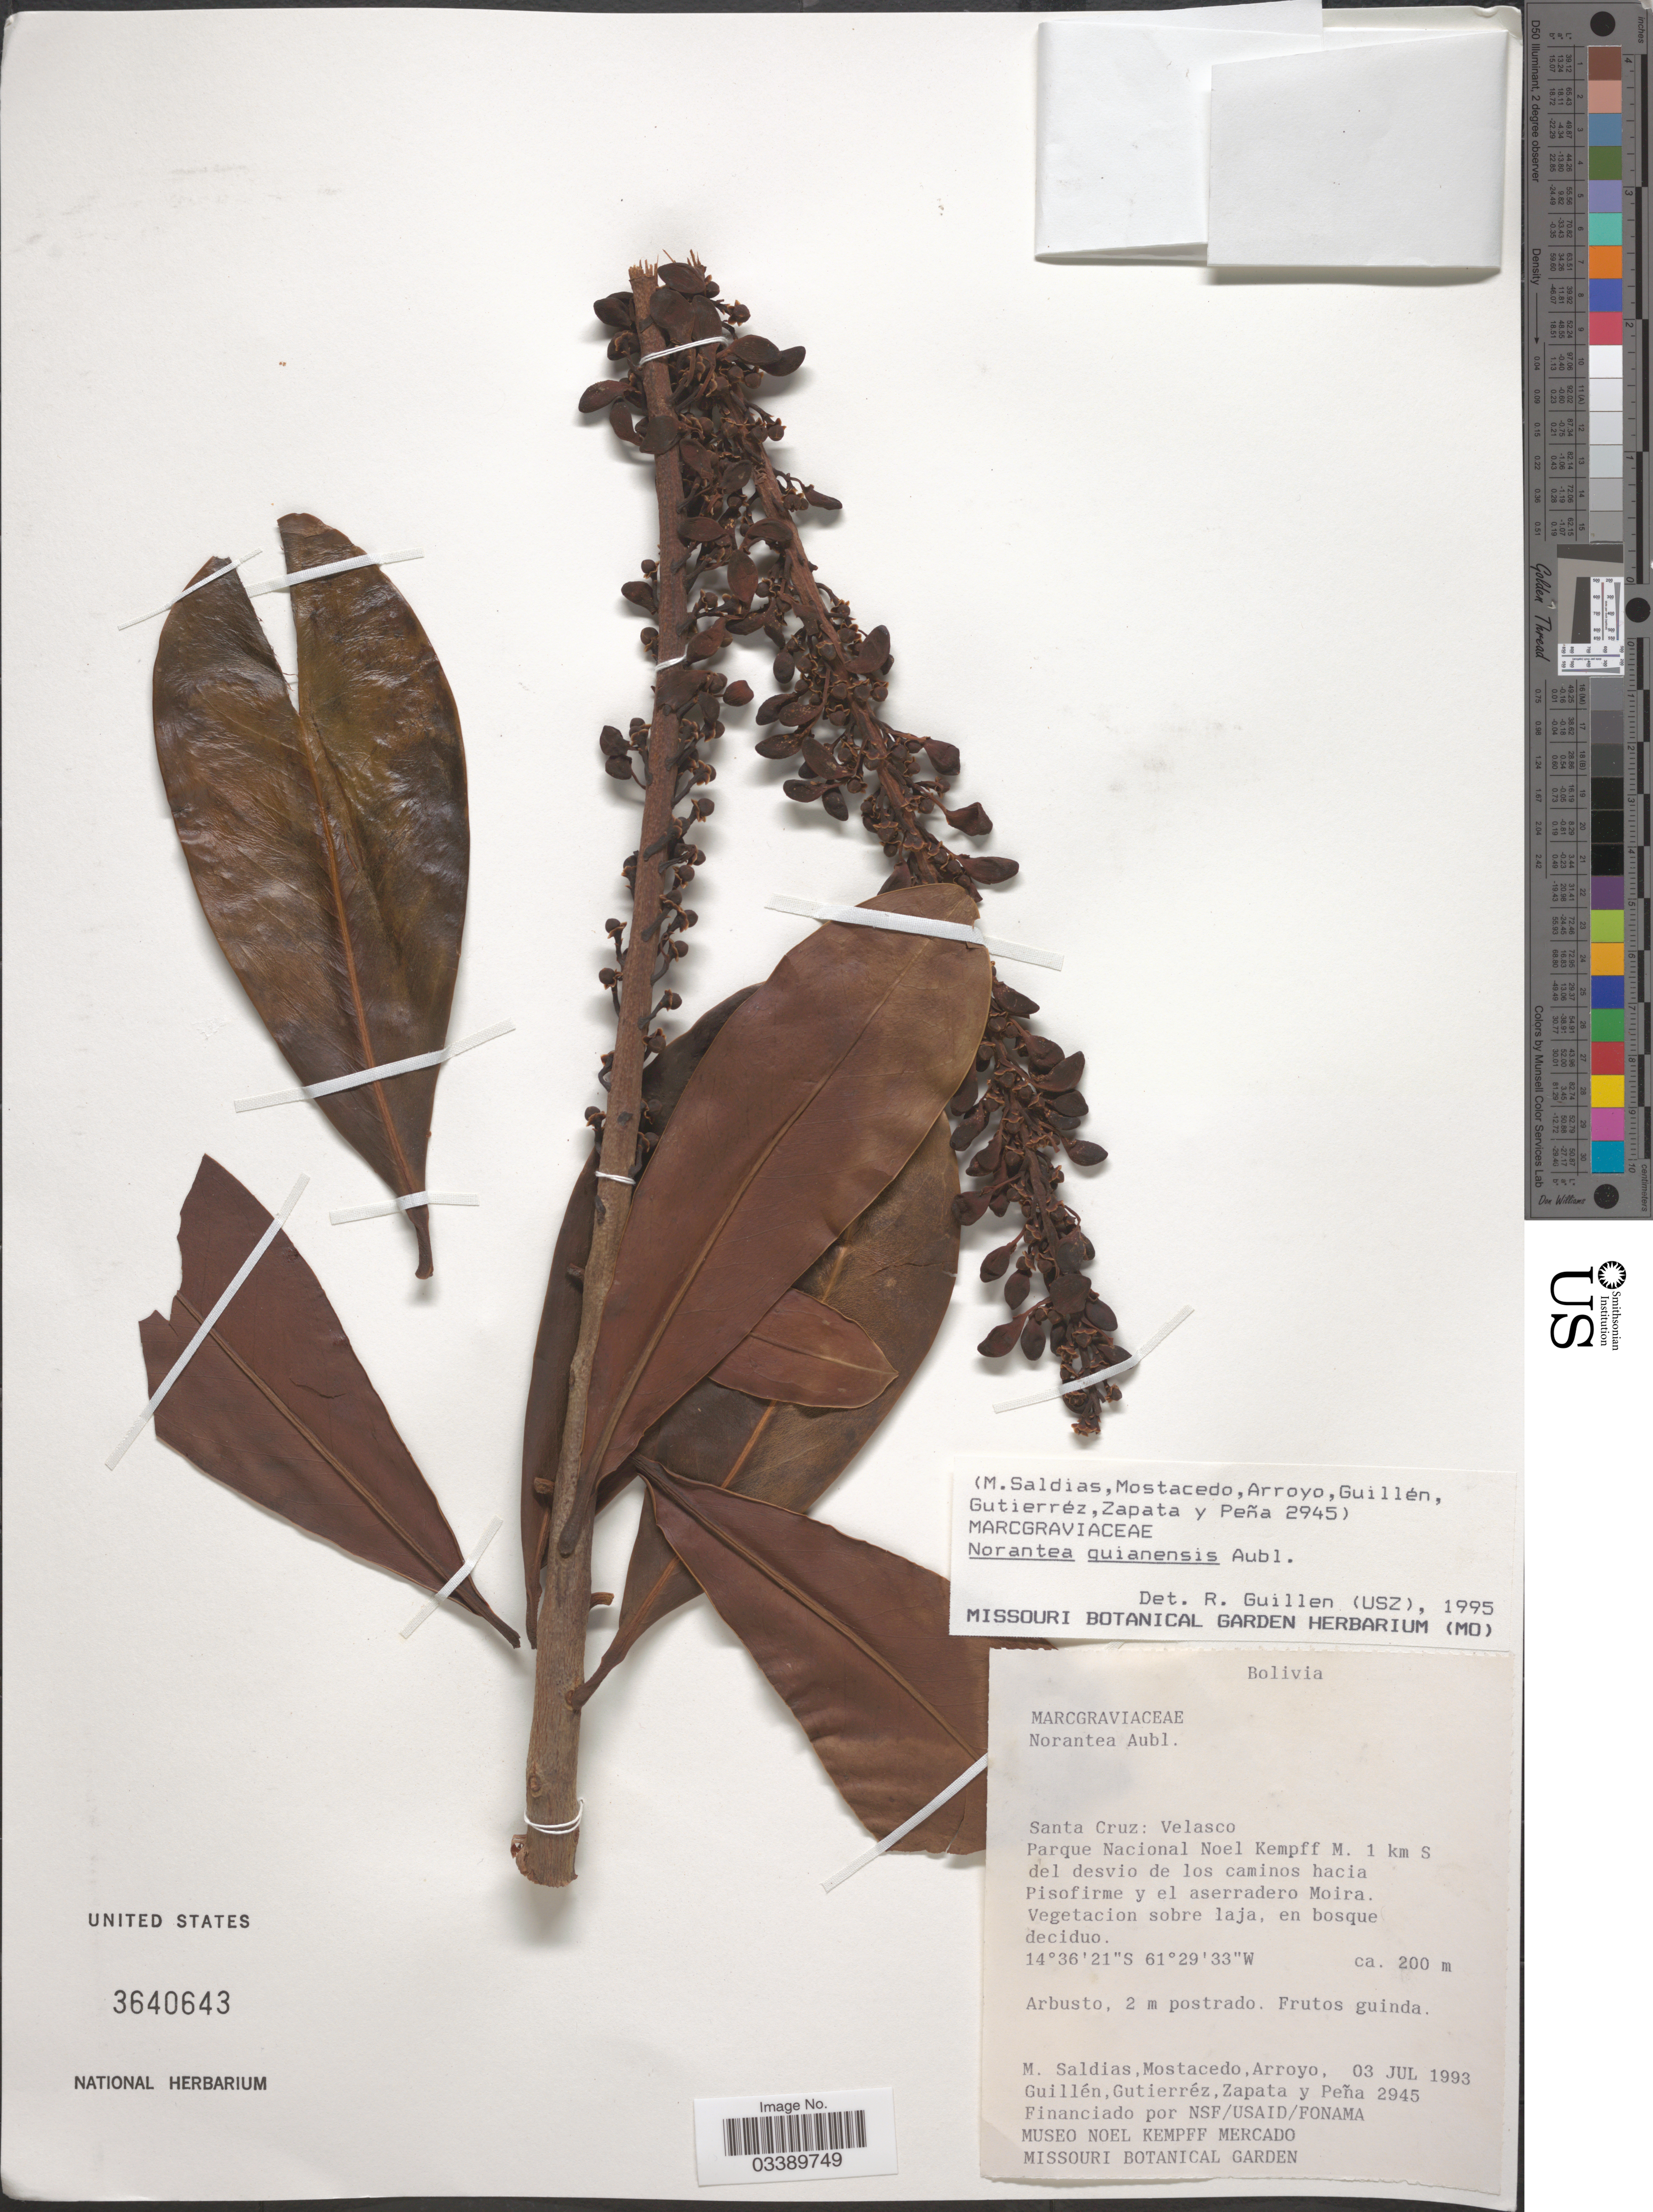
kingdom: Plantae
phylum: Tracheophyta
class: Magnoliopsida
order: Ericales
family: Marcgraviaceae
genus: Norantea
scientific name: Norantea guianensis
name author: Aubl.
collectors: M. Saldias, Mostacedo, --, Arroyo, --, -- Guillen & et al.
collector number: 2945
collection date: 1993-07-03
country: Bolivia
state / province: Santa Cruz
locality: Velasco. Parque Nacional Noel Kempff M. 1 km S del desvio de los caminos hacia Pisofirme y el aserradero Moira.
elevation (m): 200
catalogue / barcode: US 3640643